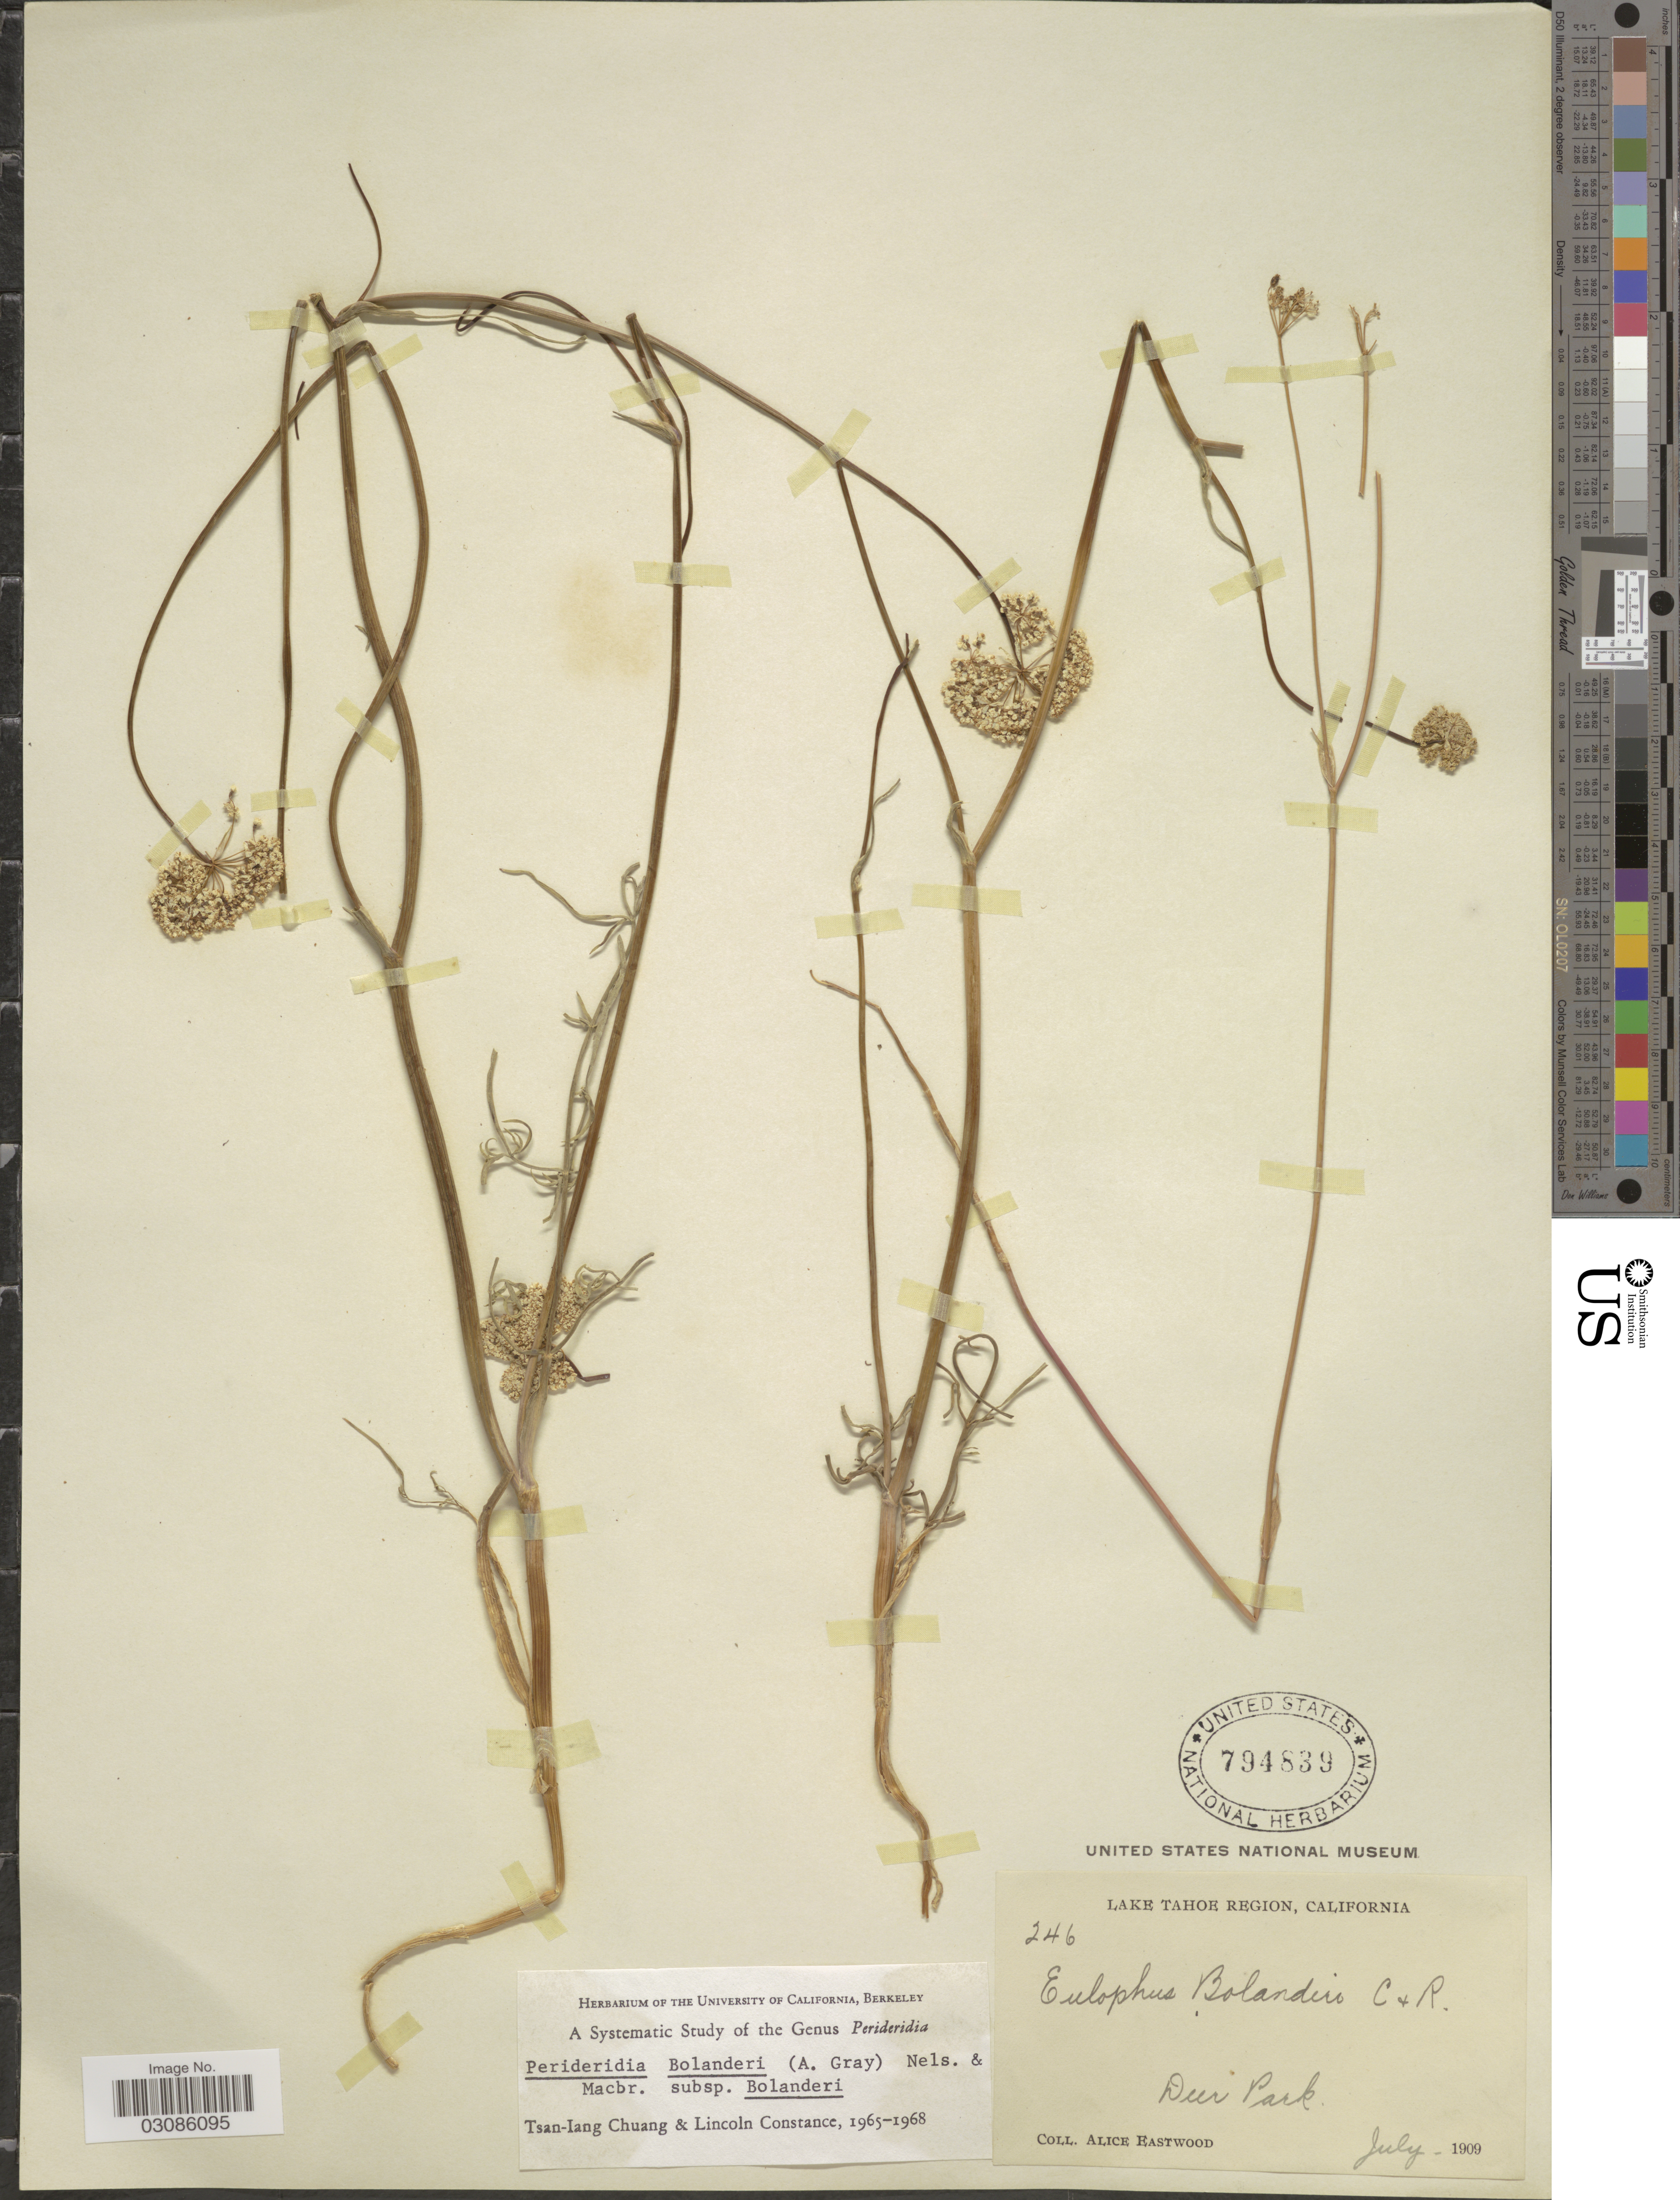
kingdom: Plantae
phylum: Tracheophyta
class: Magnoliopsida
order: Apiales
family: Apiaceae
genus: Perideridia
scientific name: Perideridia bolanderi subsp. bolanderi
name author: (A. Gray) A. Nelson & J.F. Macbr.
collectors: A. Eastwood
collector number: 246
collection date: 1909-07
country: United States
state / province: California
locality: Lake Tahoe Region, Deer Park.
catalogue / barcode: US 794839